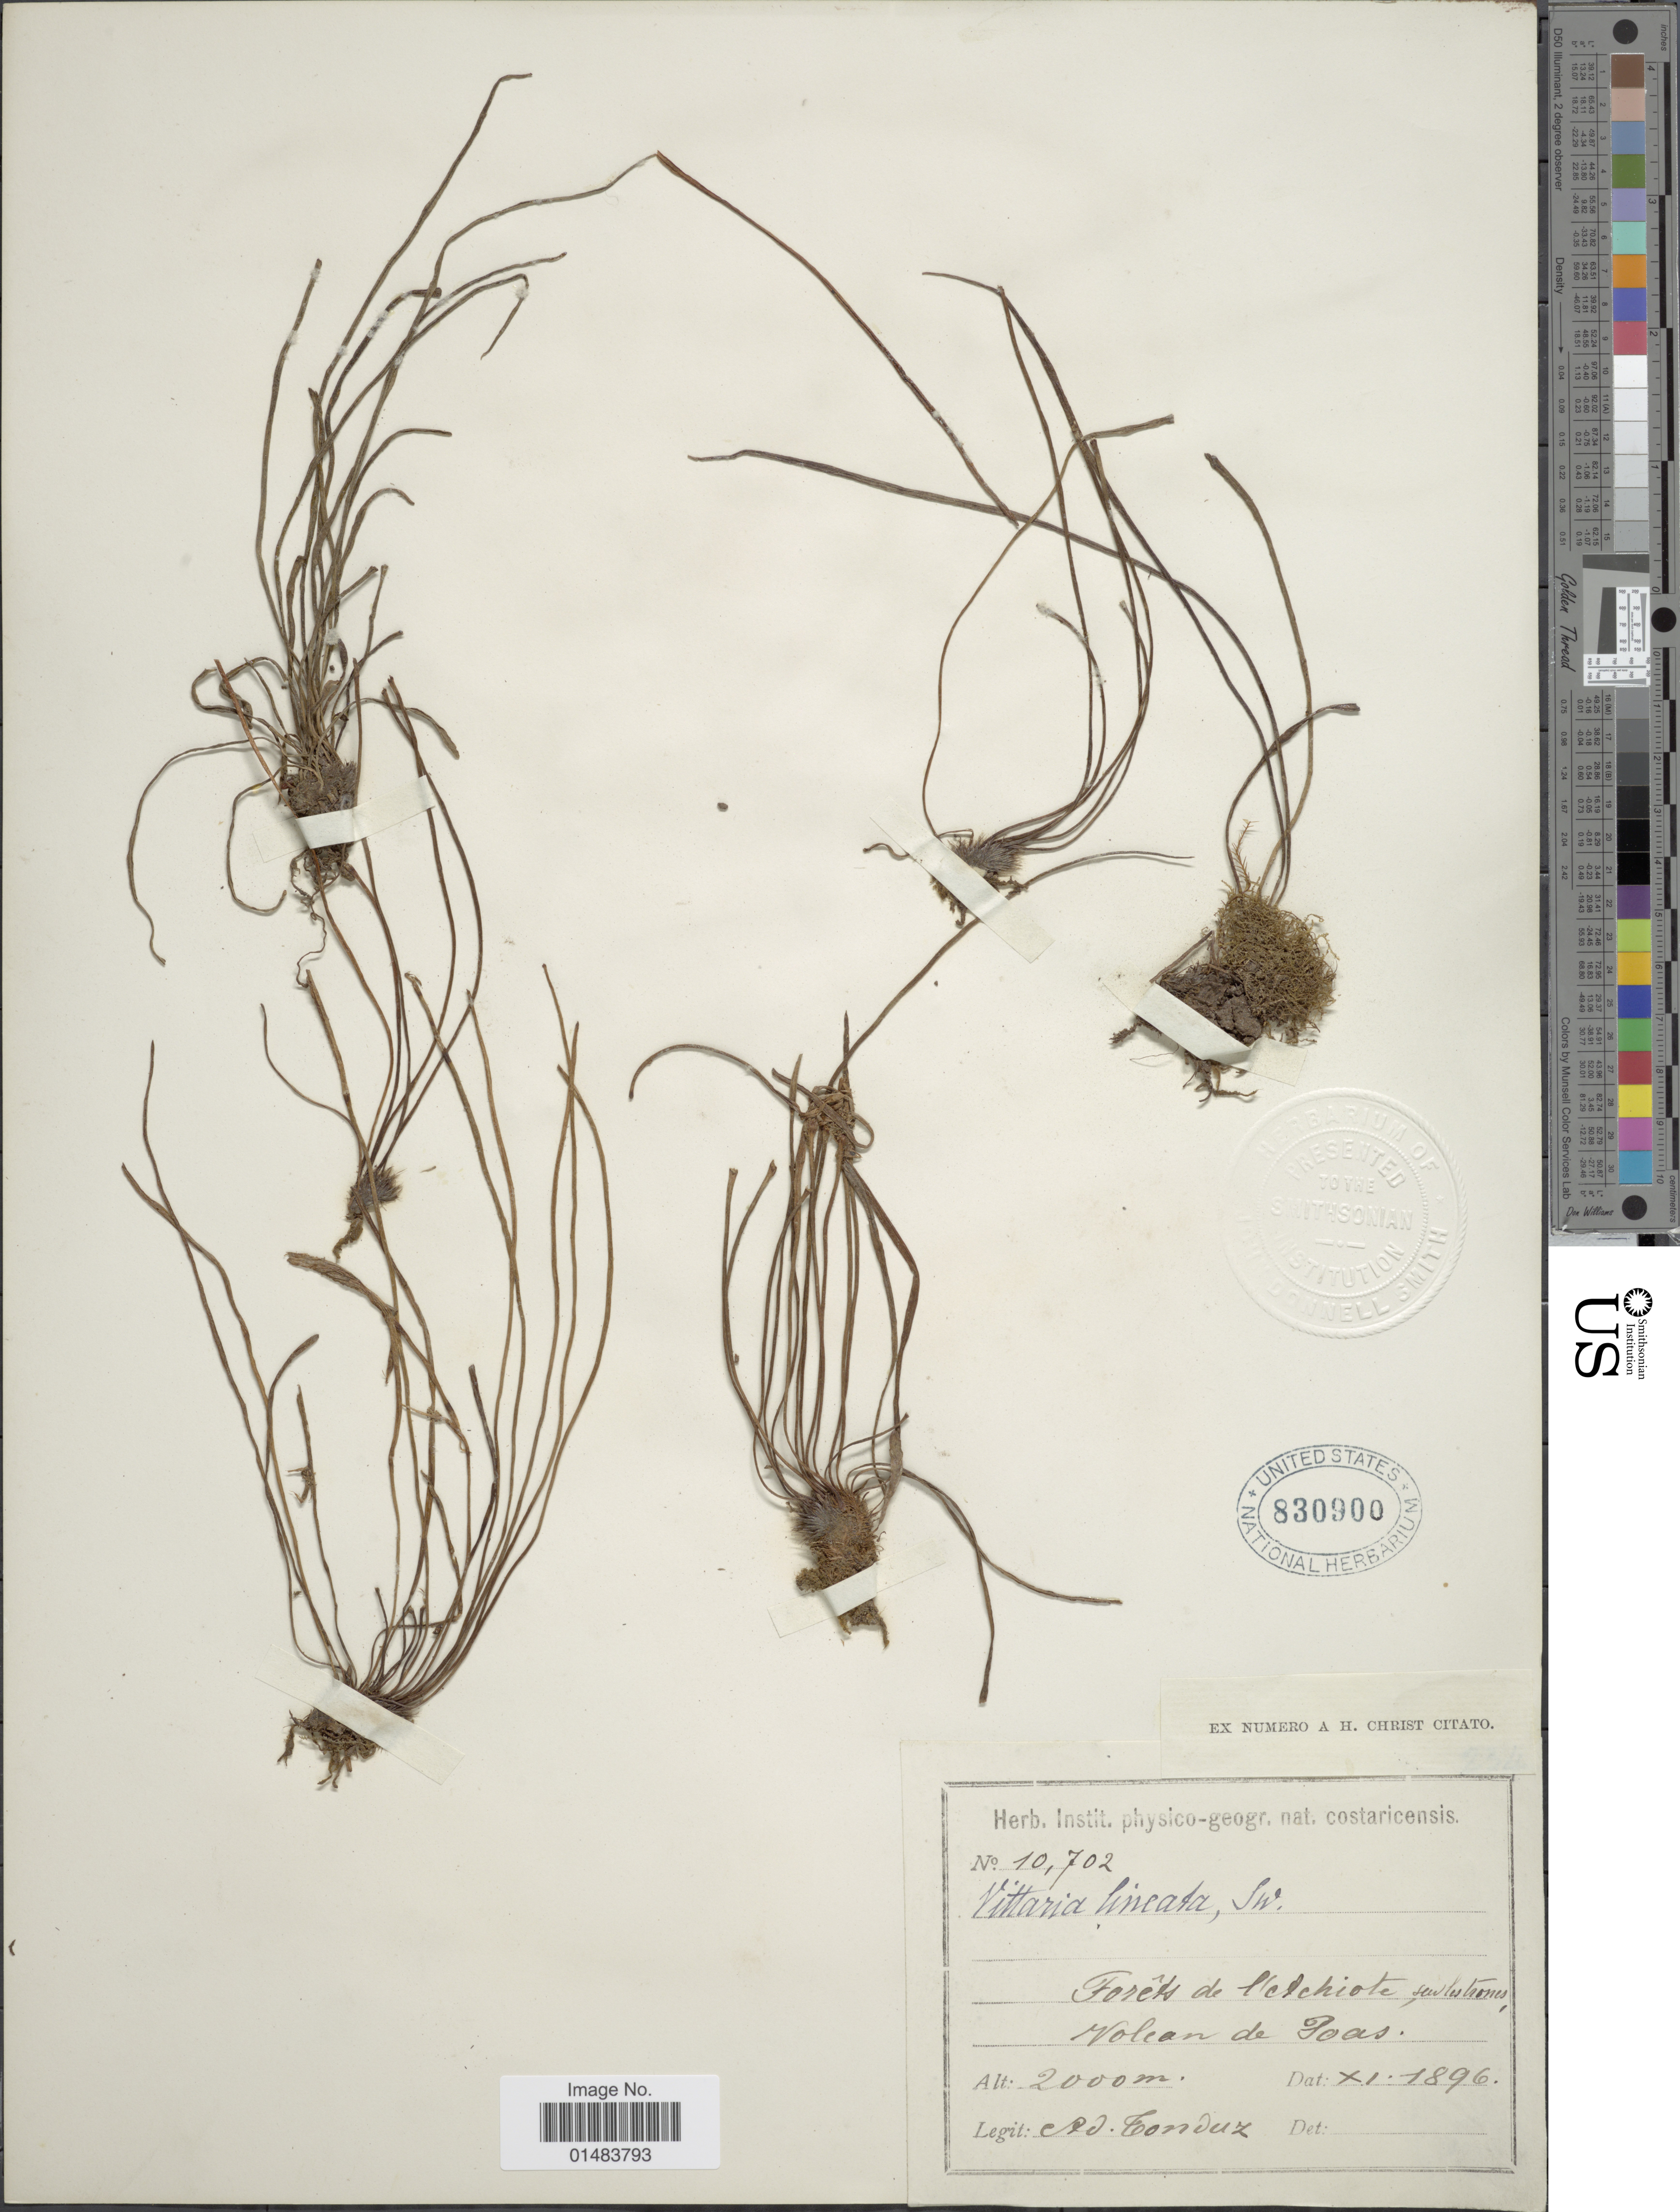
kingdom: Plantae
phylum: Tracheophyta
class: Polypodiopsida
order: Polypodiales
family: Pteridaceae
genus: Vittaria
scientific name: Vittaria lineata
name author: (L.) Sm.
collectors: A. Tonduz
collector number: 10702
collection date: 1896-11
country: Costa Rica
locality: Forests de Lichiote, Volcan de Poas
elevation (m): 2000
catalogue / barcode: US 830900